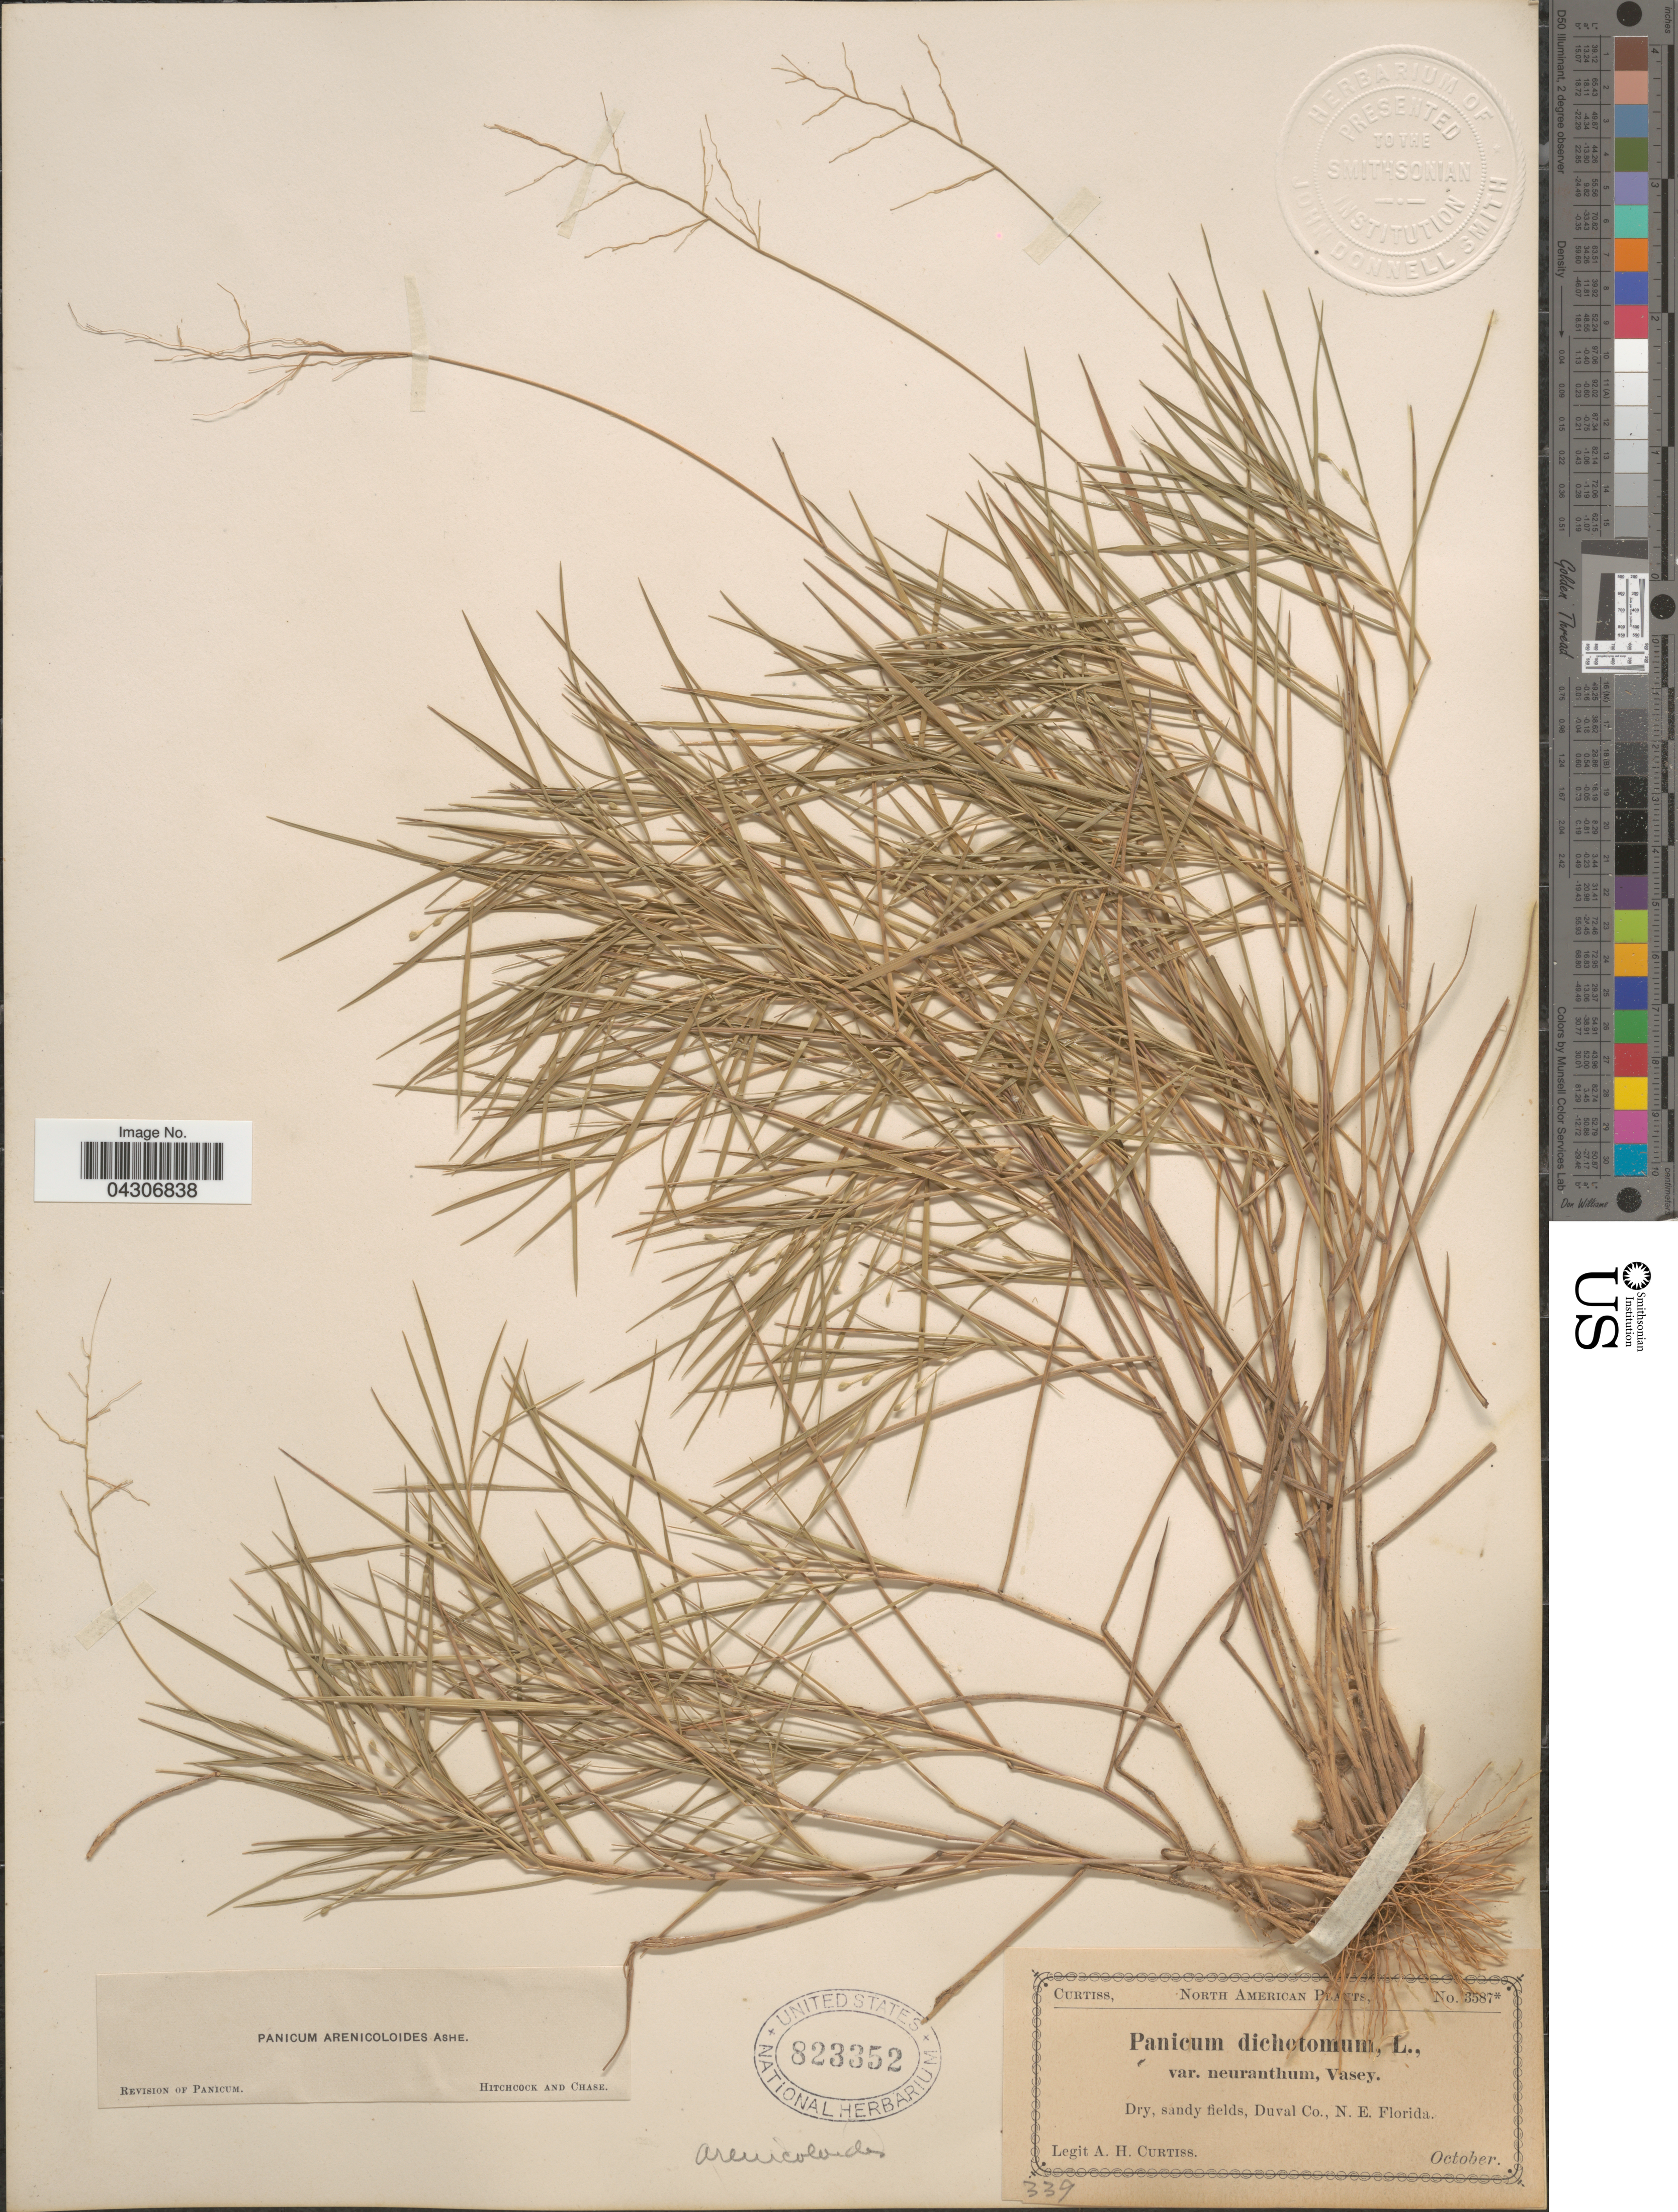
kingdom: Plantae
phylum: Tracheophyta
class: Liliopsida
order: Poales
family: Poaceae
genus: Dichanthelium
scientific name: Dichanthelium aciculare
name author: (Desv. ex Poir.) Gould & C.A. Clark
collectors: A. S. Hitchcock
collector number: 3587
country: United States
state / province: Florida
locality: Dry, sandy fields, Duval Co., N. E. Florida.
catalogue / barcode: US 823352